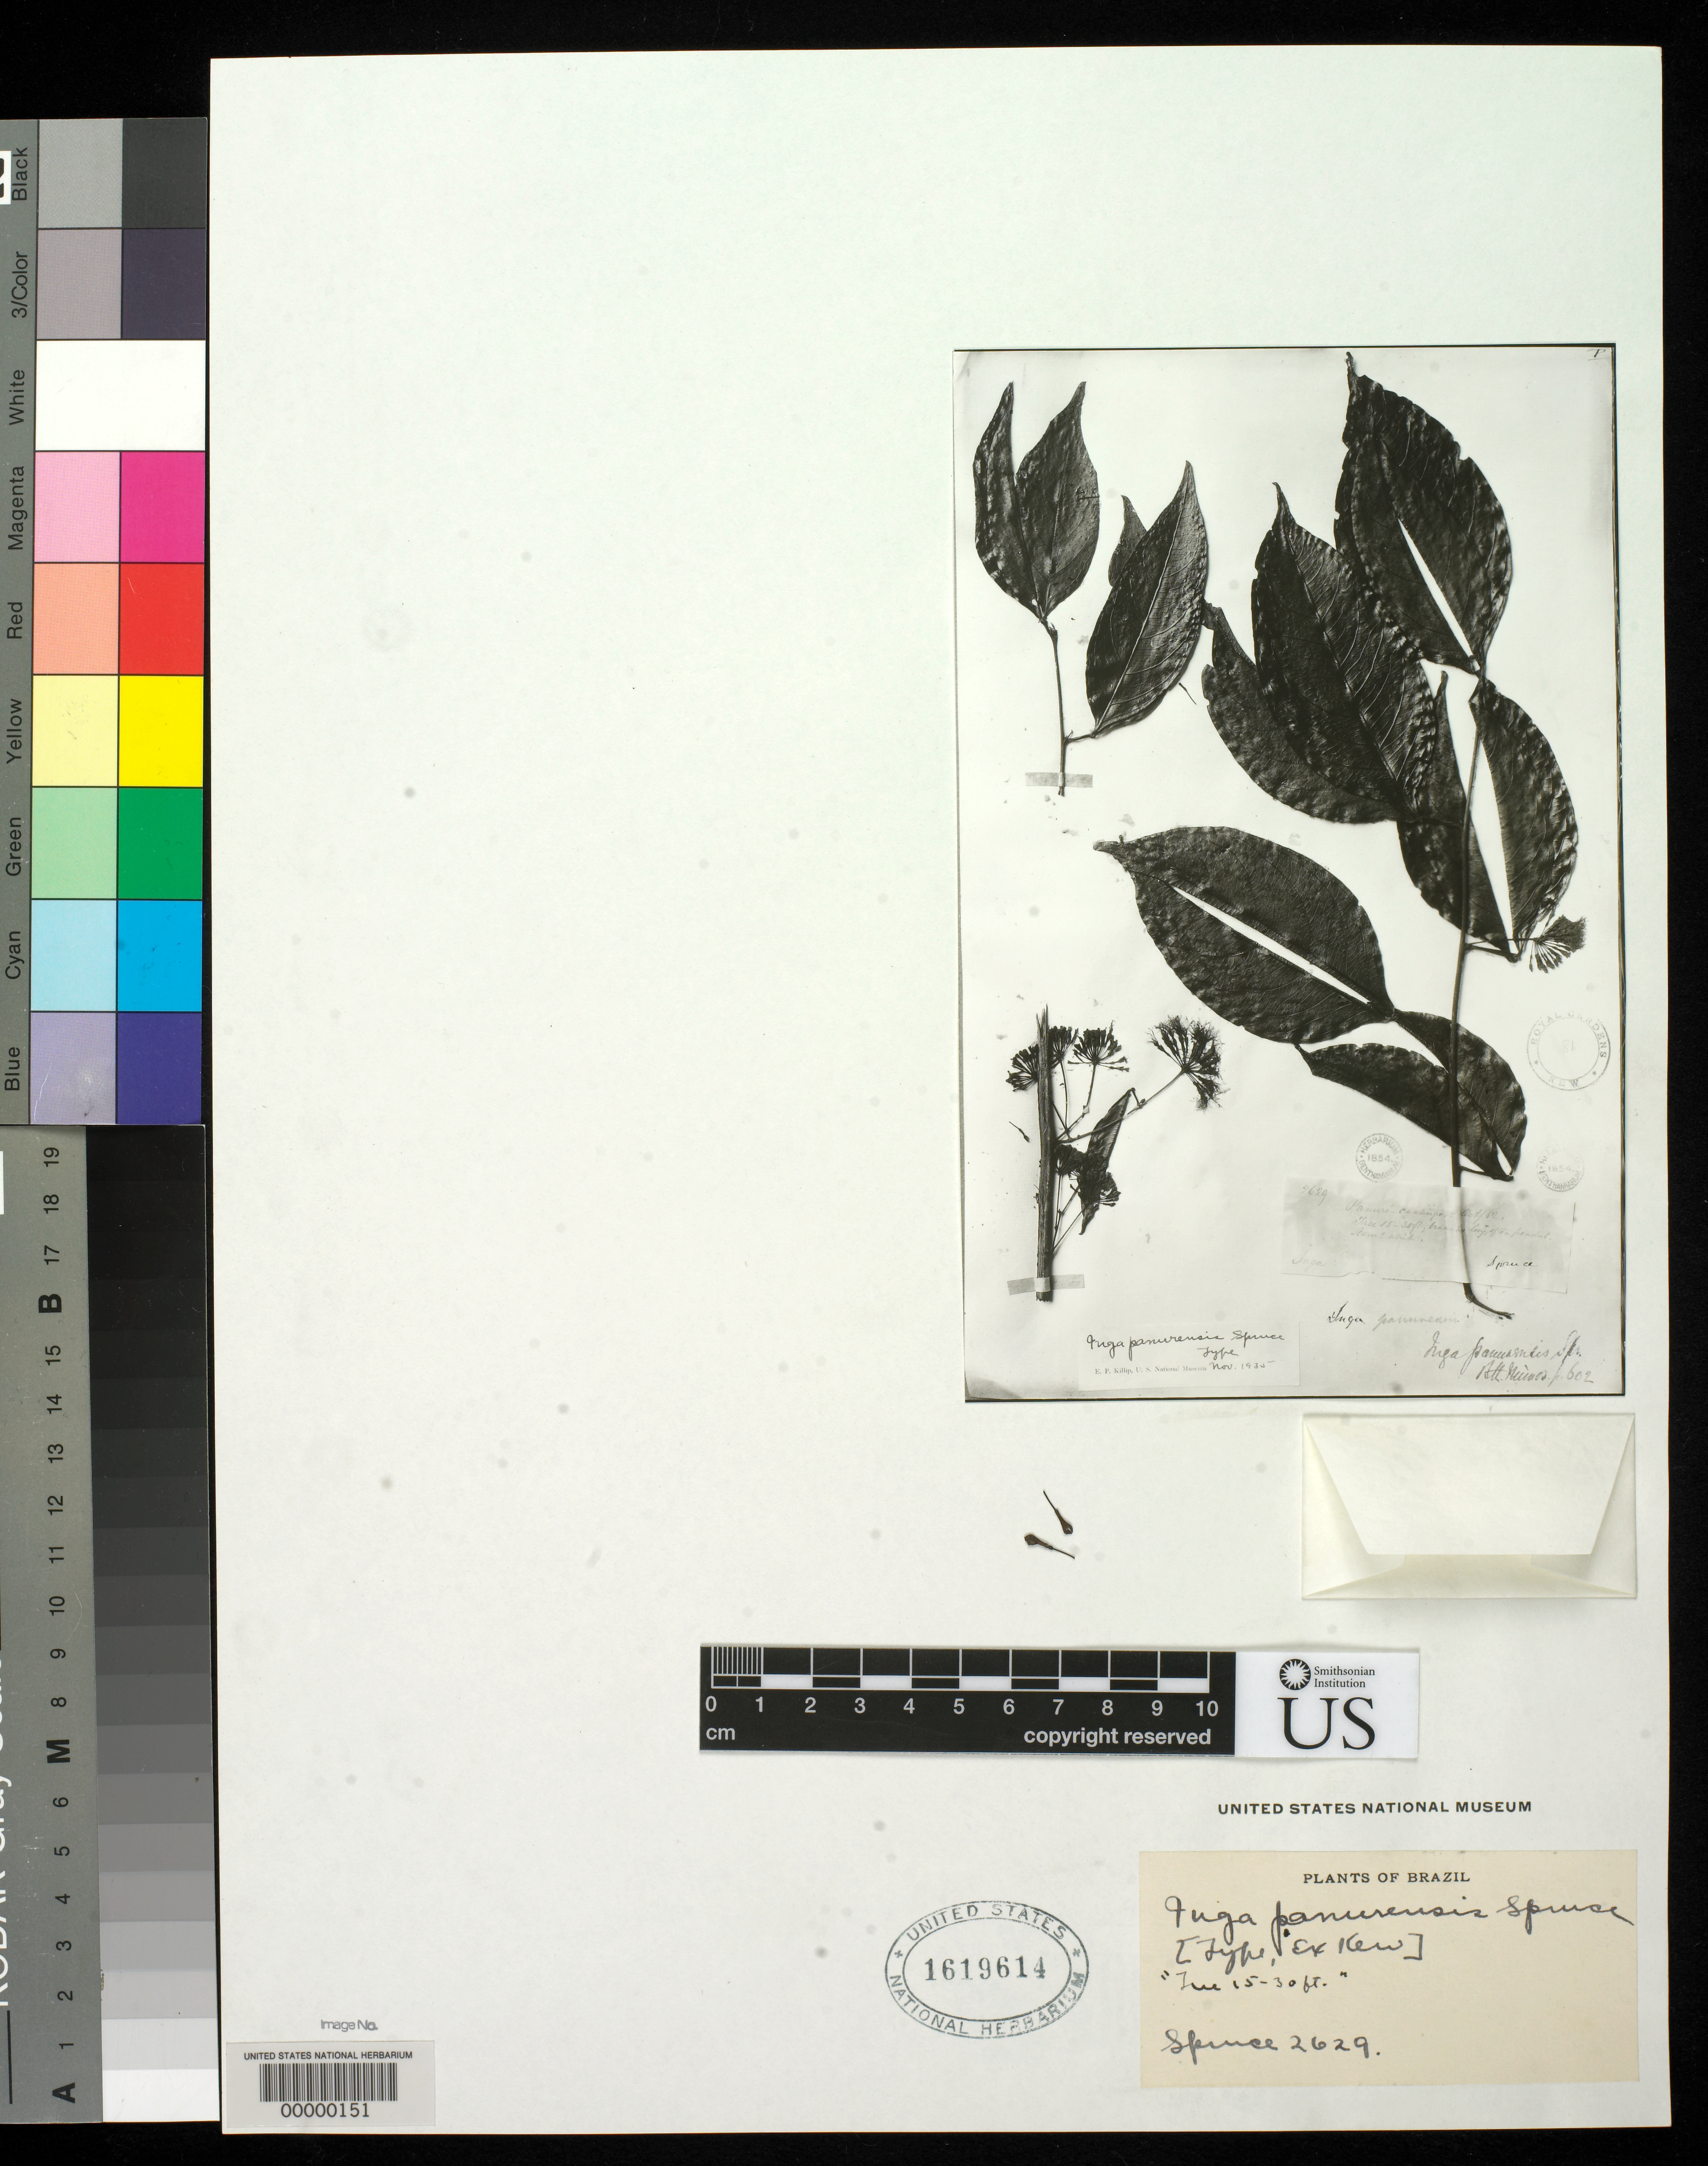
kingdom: Plantae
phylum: Tracheophyta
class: Magnoliopsida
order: Fabales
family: Fabaceae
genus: Inga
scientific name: Inga panurensis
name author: Spruce ex Benth.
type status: Type Fragment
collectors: R. Spruce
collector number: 2629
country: Brazil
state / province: Minas Gerais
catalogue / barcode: US 1619614